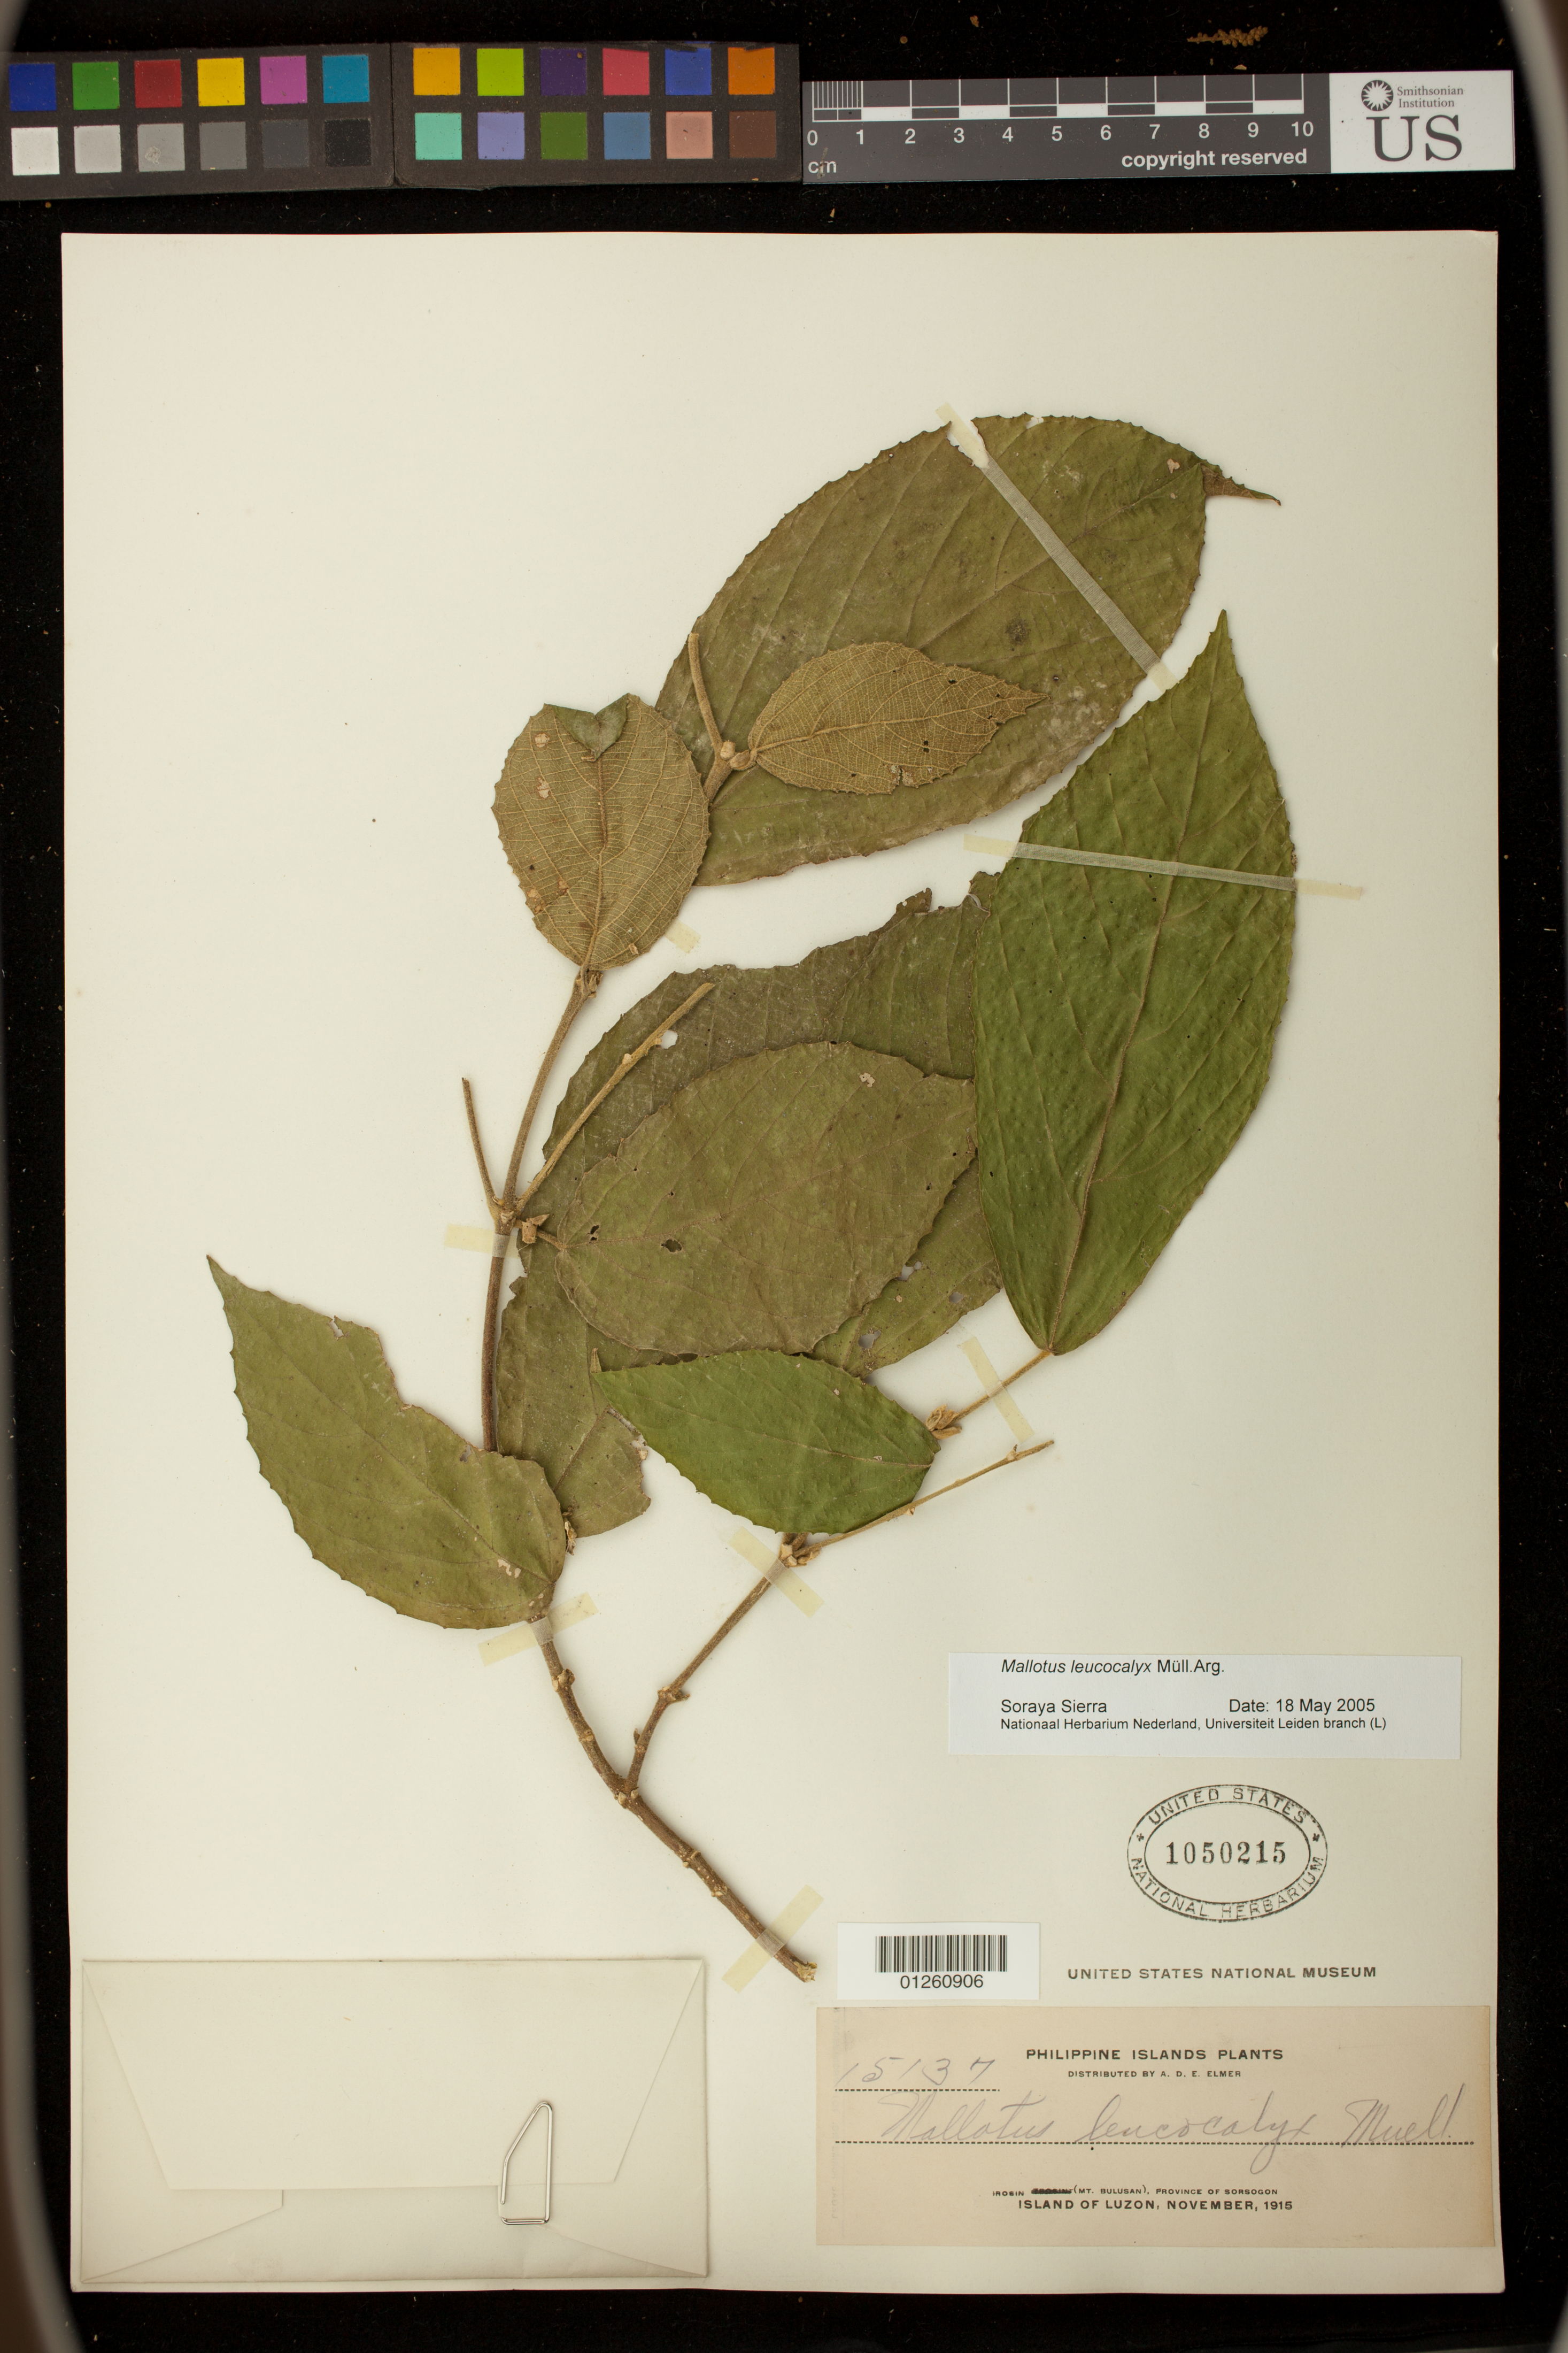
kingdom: Plantae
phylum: Tracheophyta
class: Magnoliopsida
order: Malpighiales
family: Euphorbiaceae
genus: Mallotus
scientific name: Mallotus leucocalyx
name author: Müll. Arg. in DC.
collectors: A. D. E. Elmer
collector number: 15137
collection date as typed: Nov 1915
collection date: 1915-11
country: Philippines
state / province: Bicol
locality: Irosin (Mt. Bulusan), Province of Sorsogon, Island of Luzon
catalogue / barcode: US 1050215